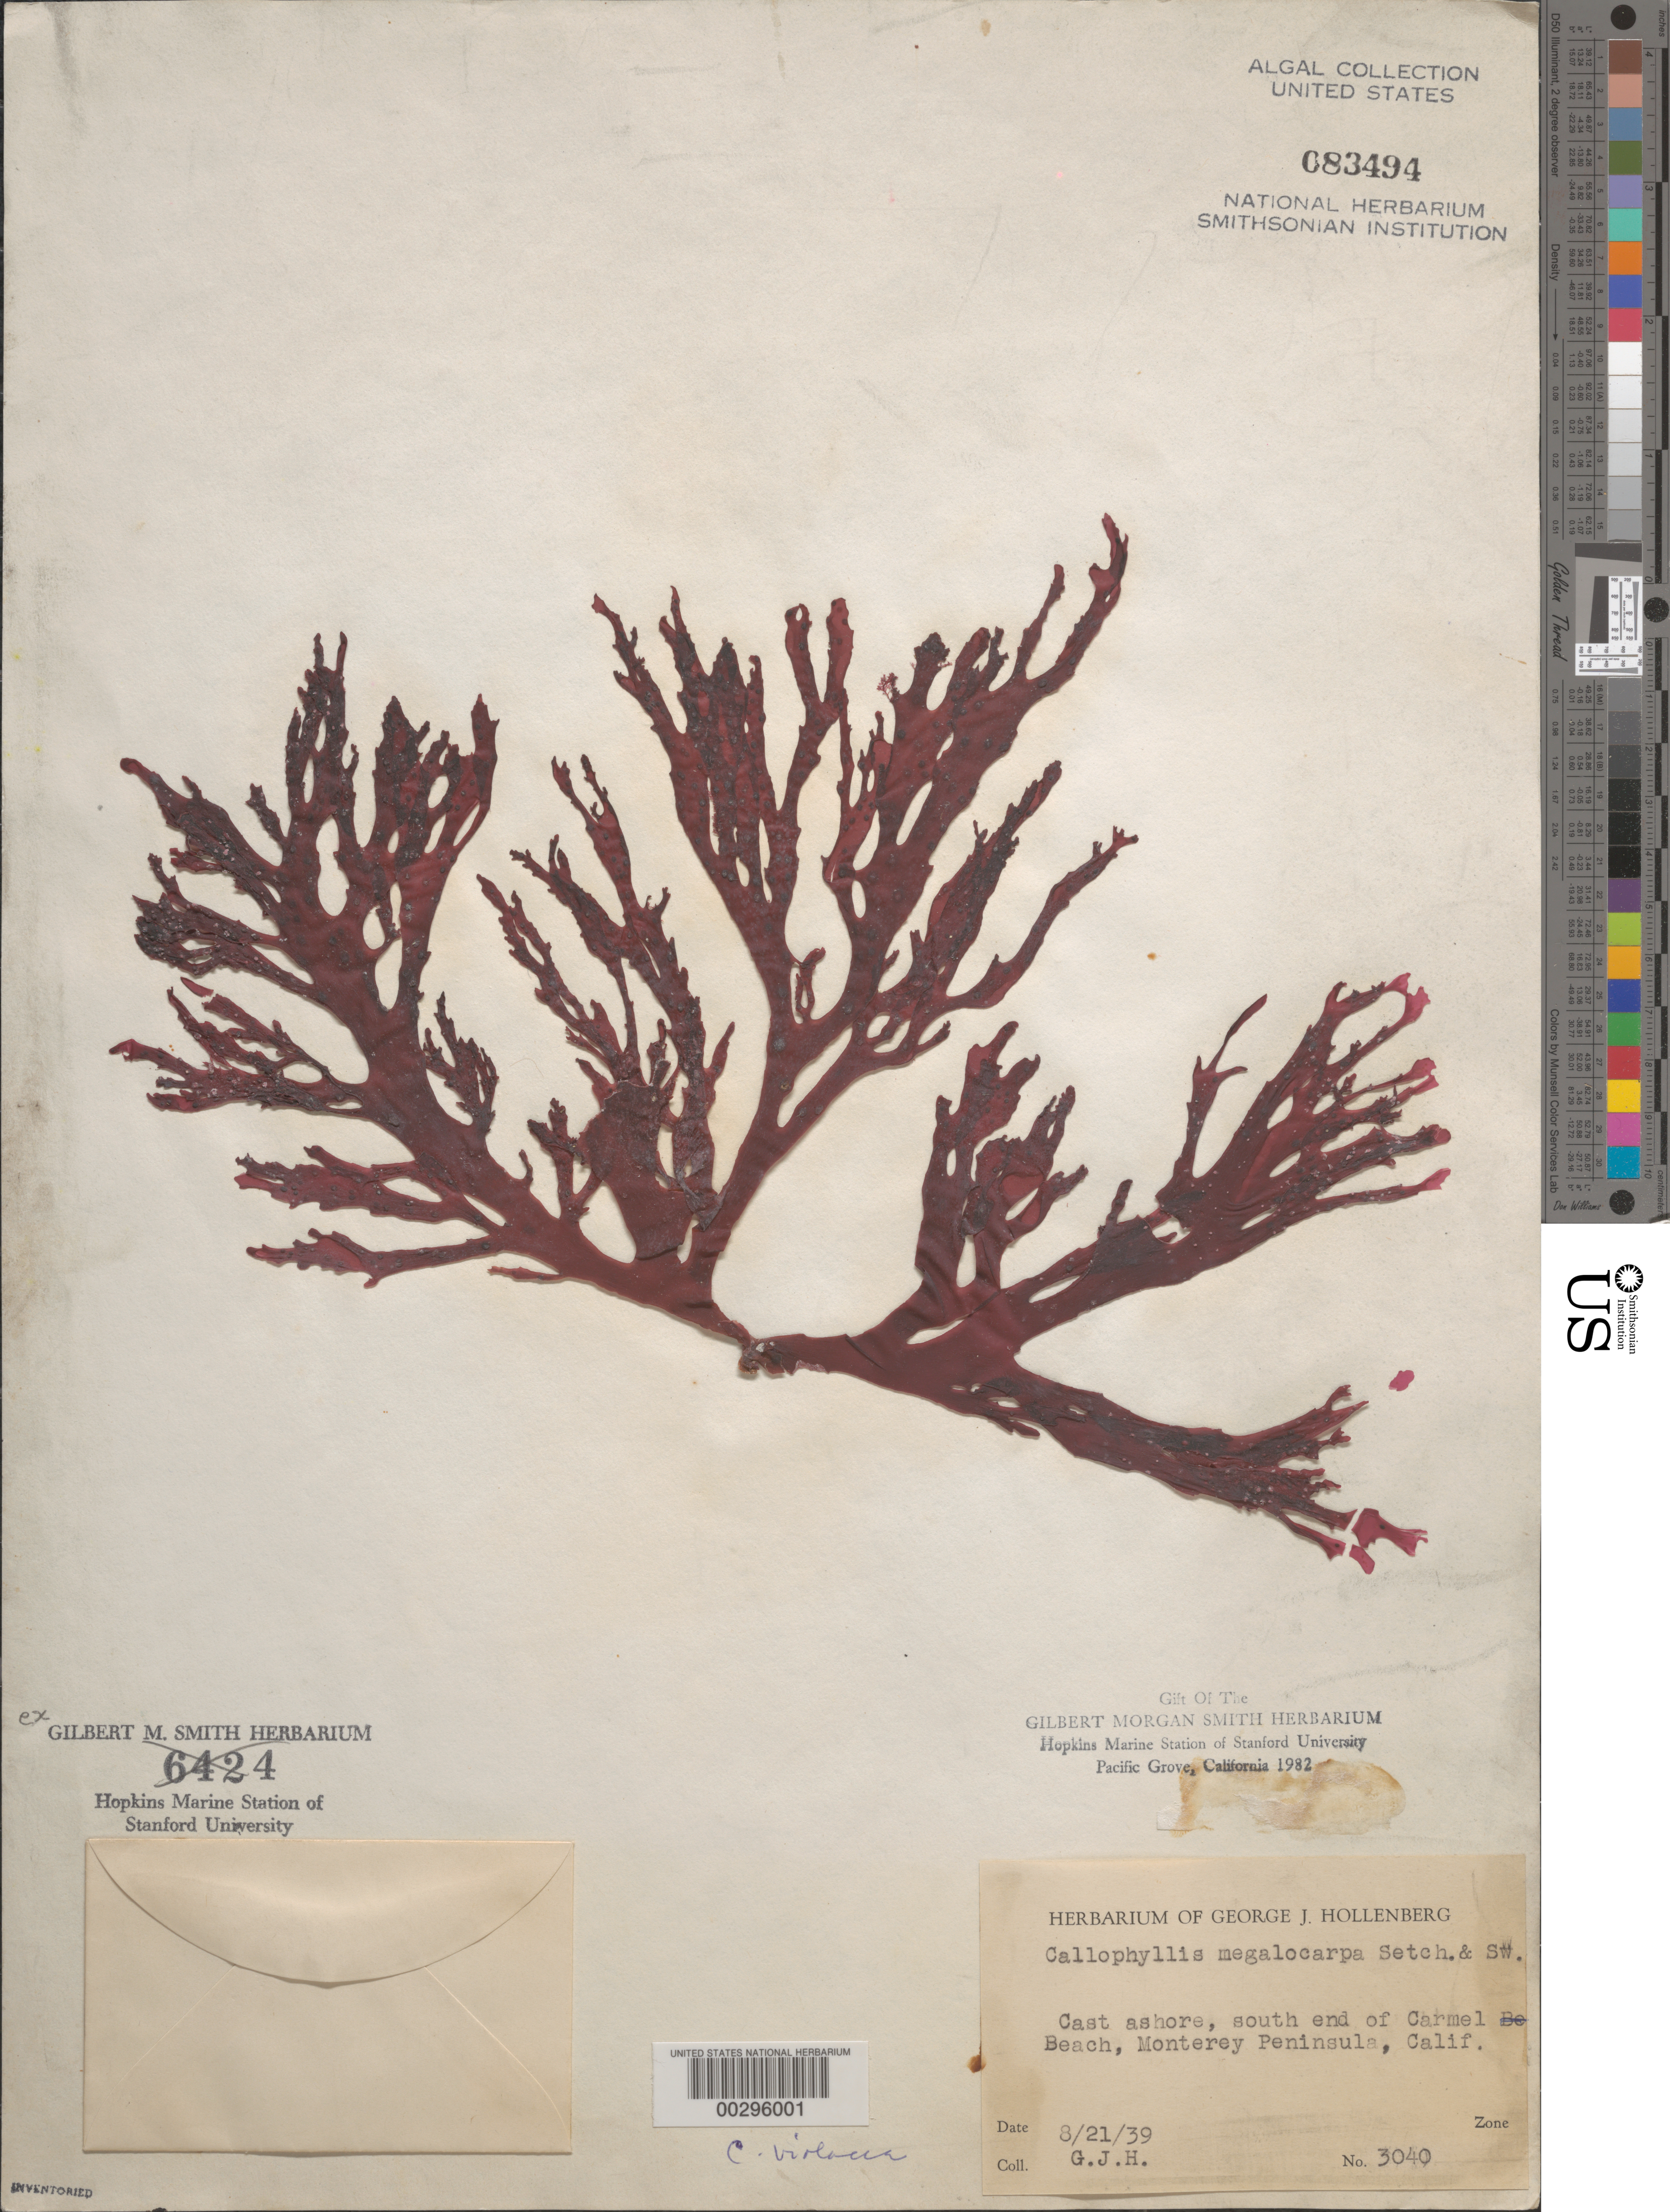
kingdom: Plantae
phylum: Rhodophyta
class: Florideophyceae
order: Gigartinales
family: Kallymeniaceae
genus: Callophyllis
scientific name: Callophyllis violacea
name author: J. Agardh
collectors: G. Hollenberg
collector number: GJH 3040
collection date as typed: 21 Aug 1939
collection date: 1939-08-21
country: United States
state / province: California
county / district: Monterey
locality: Carmel Beach, Monterey Peninsula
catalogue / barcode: US 83494